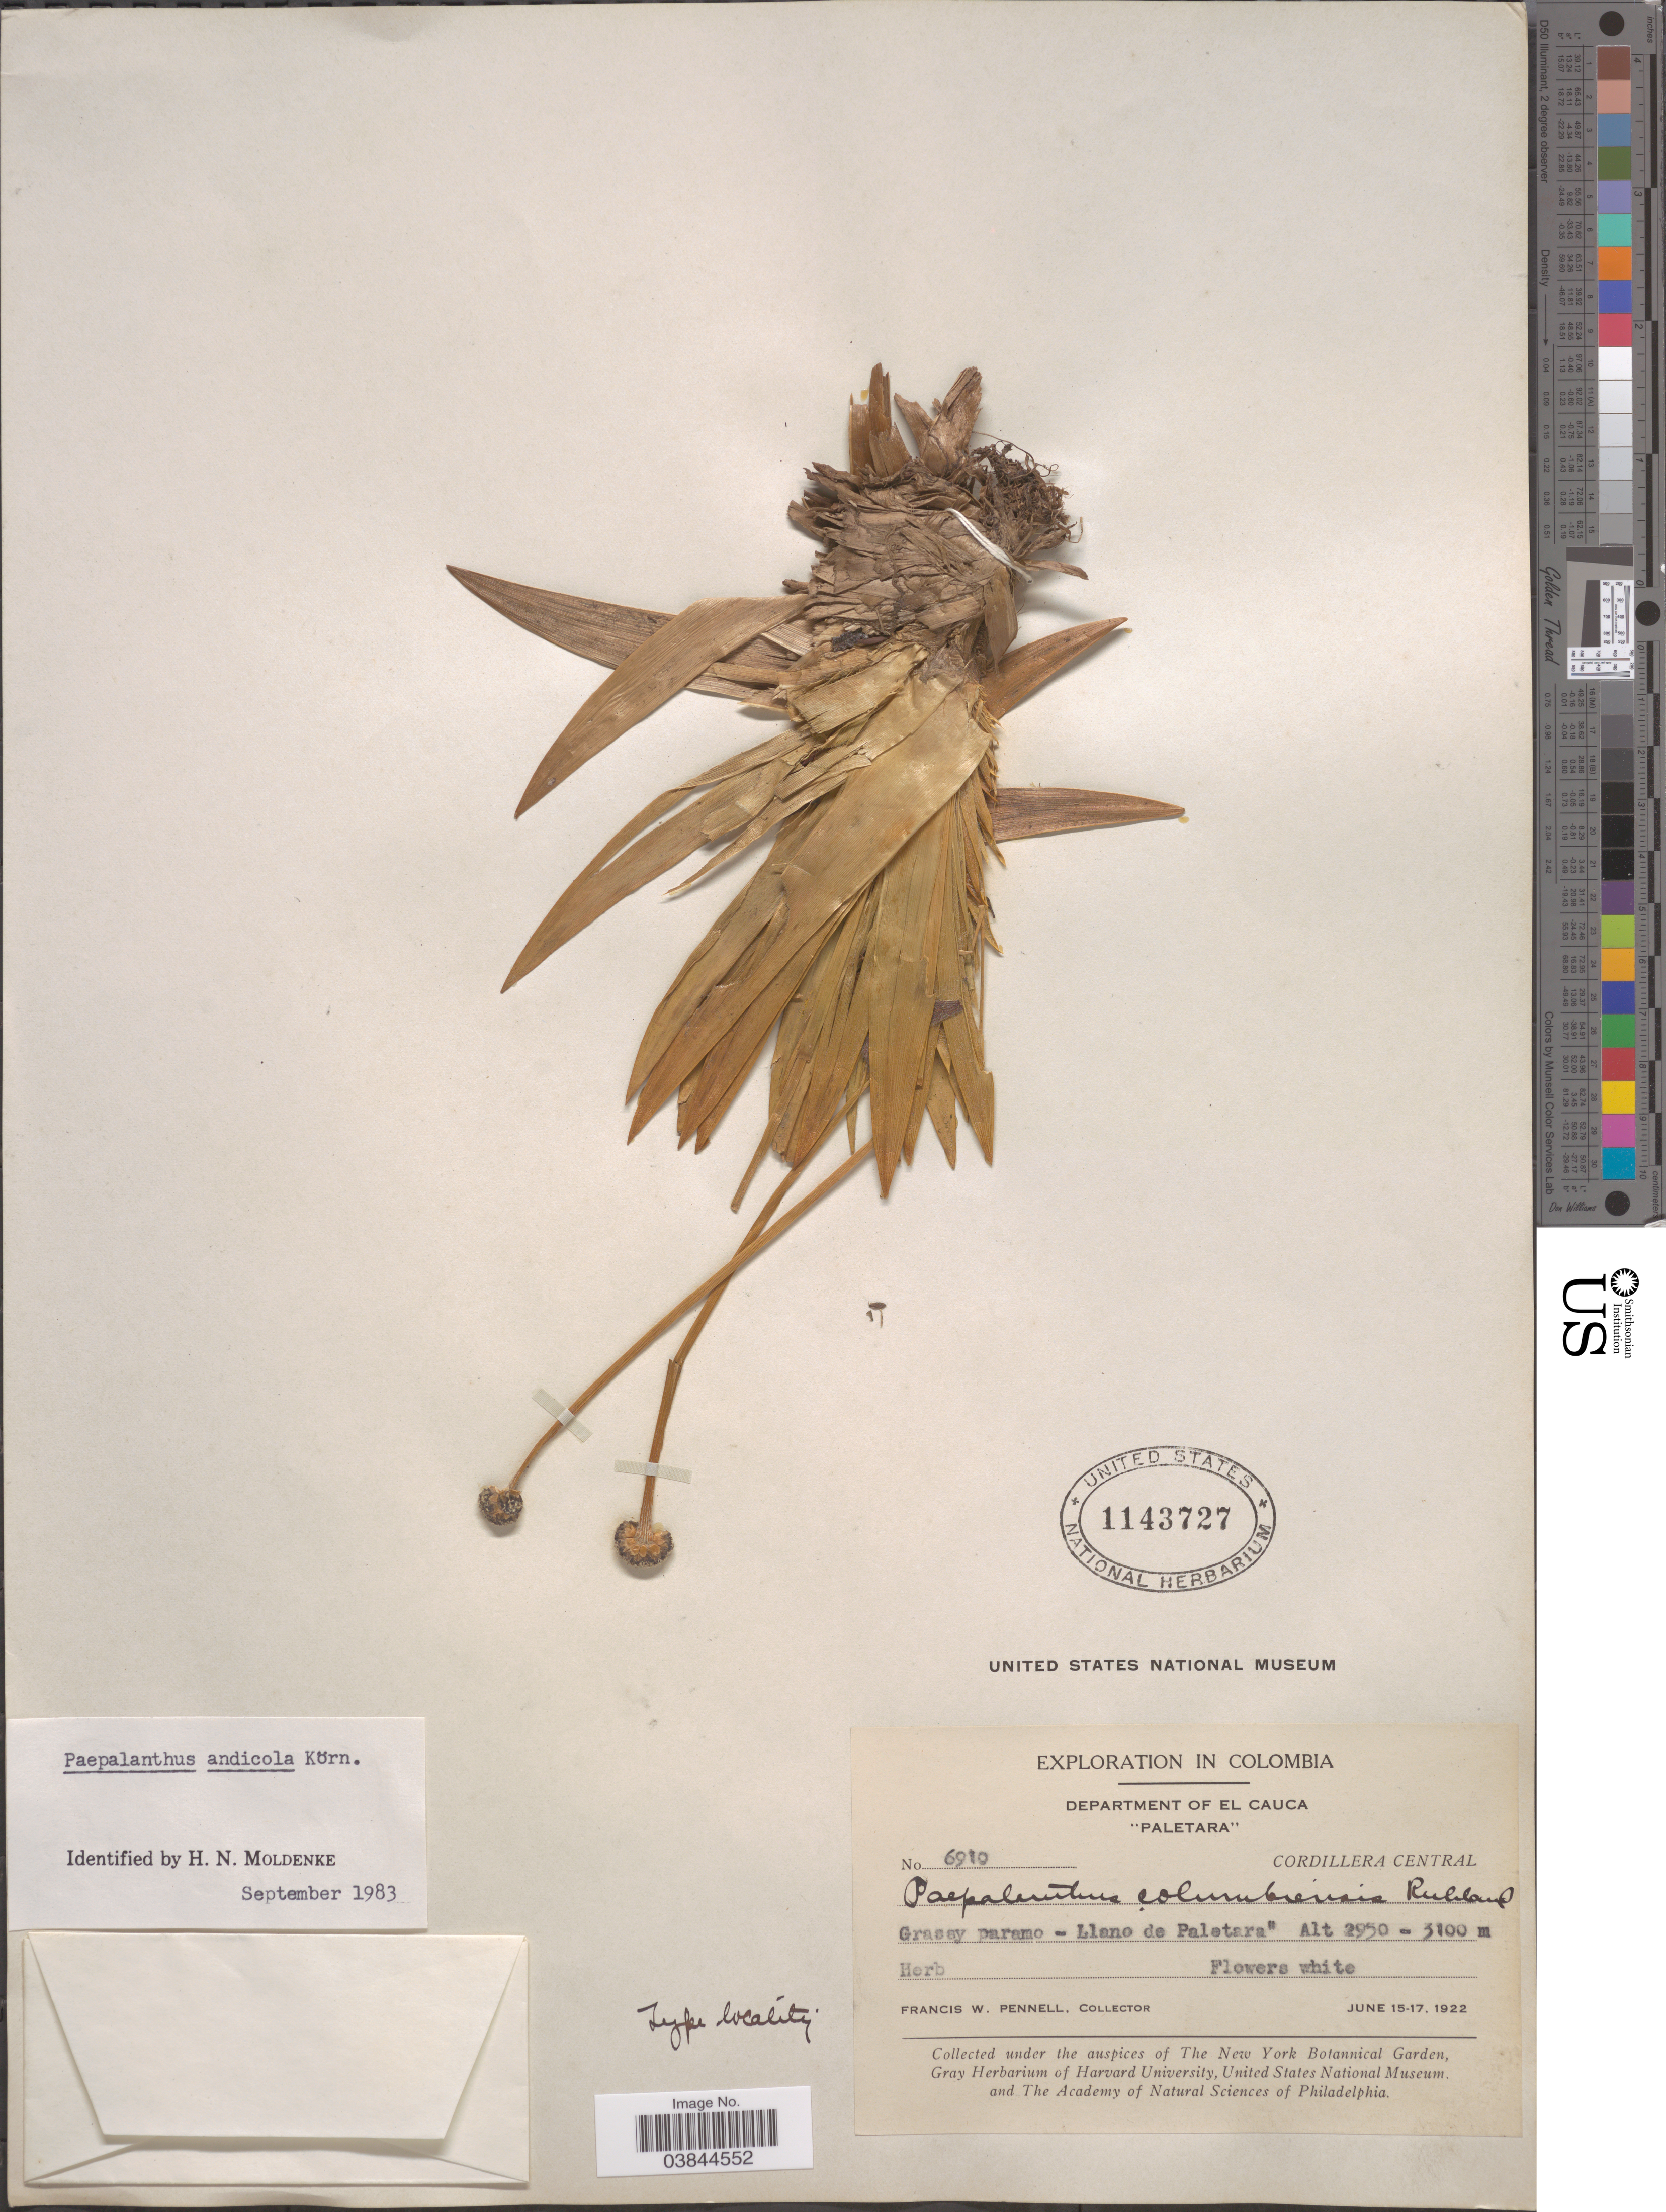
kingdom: Plantae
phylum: Tracheophyta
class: Liliopsida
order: Poales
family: Eriocaulaceae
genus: Paepalanthus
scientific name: Paepalanthus alpinus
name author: Körn.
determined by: Sauthier, Laura Jeanne, (SPF), Universidade de Sao Paulo (BRAZIL)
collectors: F. W. Pennell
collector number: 6910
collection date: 1922-06-15/1922-06-17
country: Colombia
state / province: Cauca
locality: Department of El Cauca. "Paletara". Cordillera Central. Llano de Paletara.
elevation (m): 2950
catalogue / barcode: US 1143727